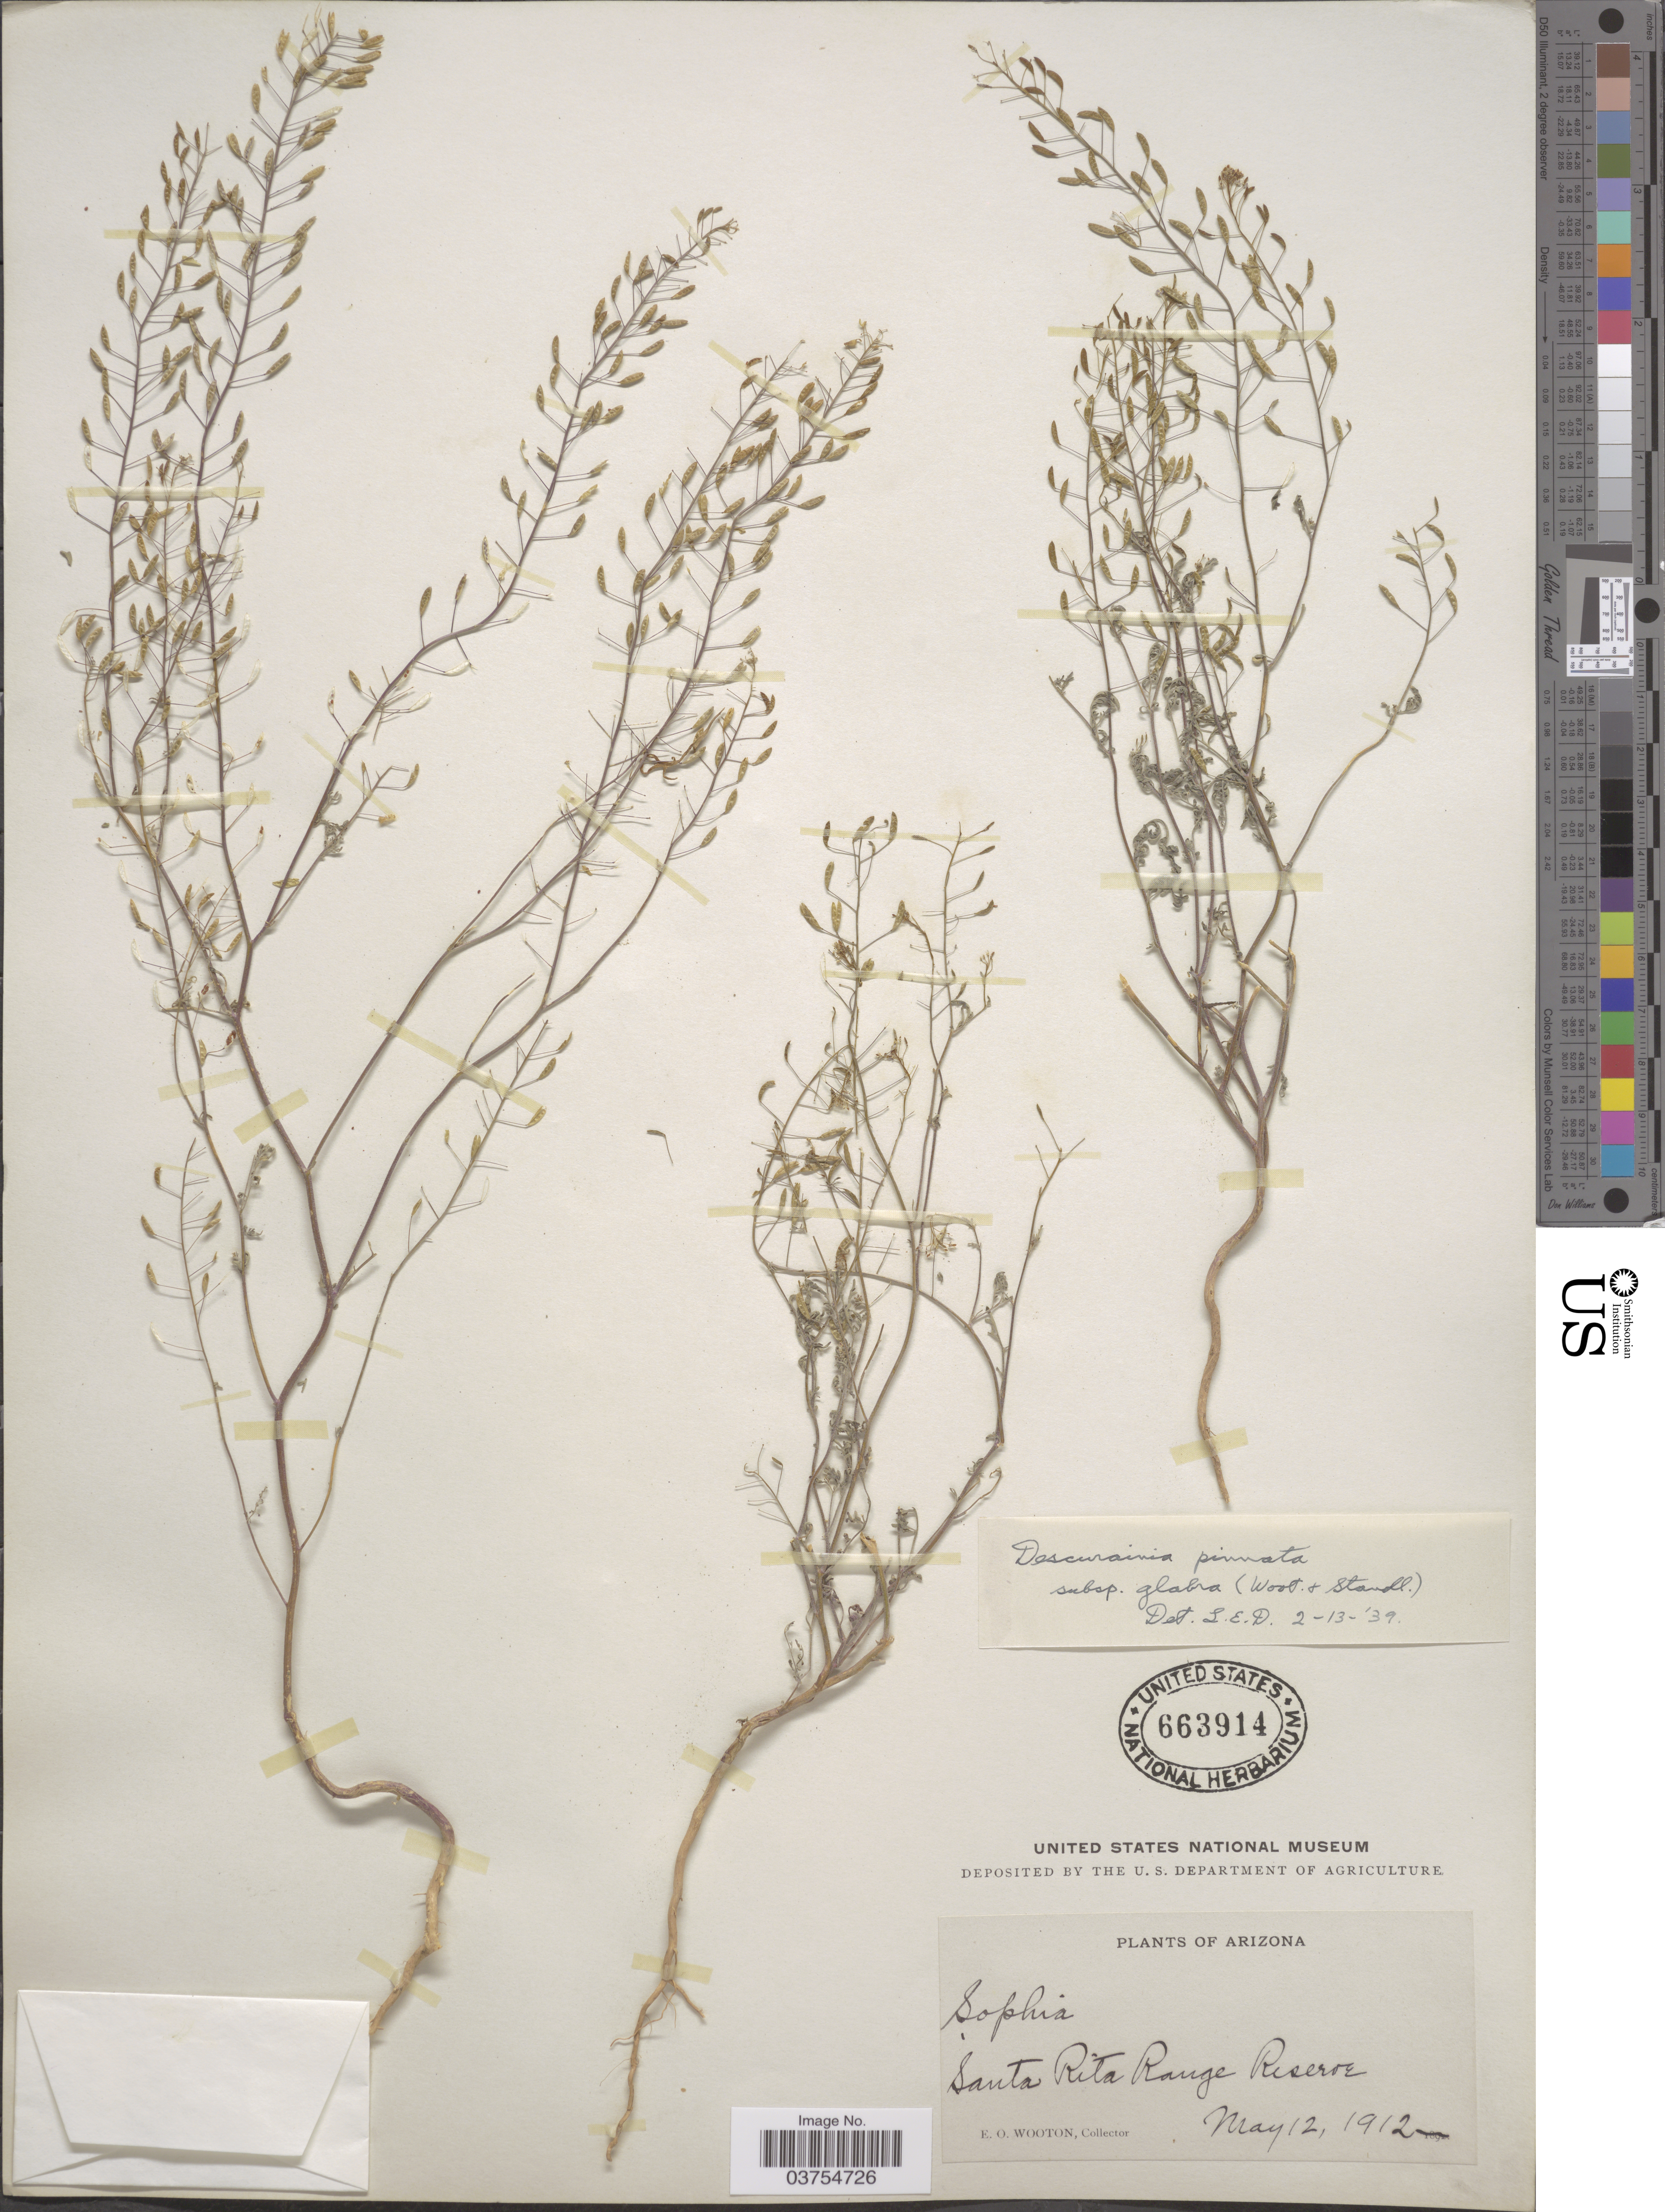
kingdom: Plantae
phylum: Tracheophyta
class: Magnoliopsida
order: Brassicales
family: Brassicaceae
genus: Descurainia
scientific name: Descurainia pinnata subsp. glabra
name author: (Wooton & Standl.) Detling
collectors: E. O. Wooton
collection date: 1912-05-12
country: United States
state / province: Arizona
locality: Santa Rita Range Reserve.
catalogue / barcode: US 663914